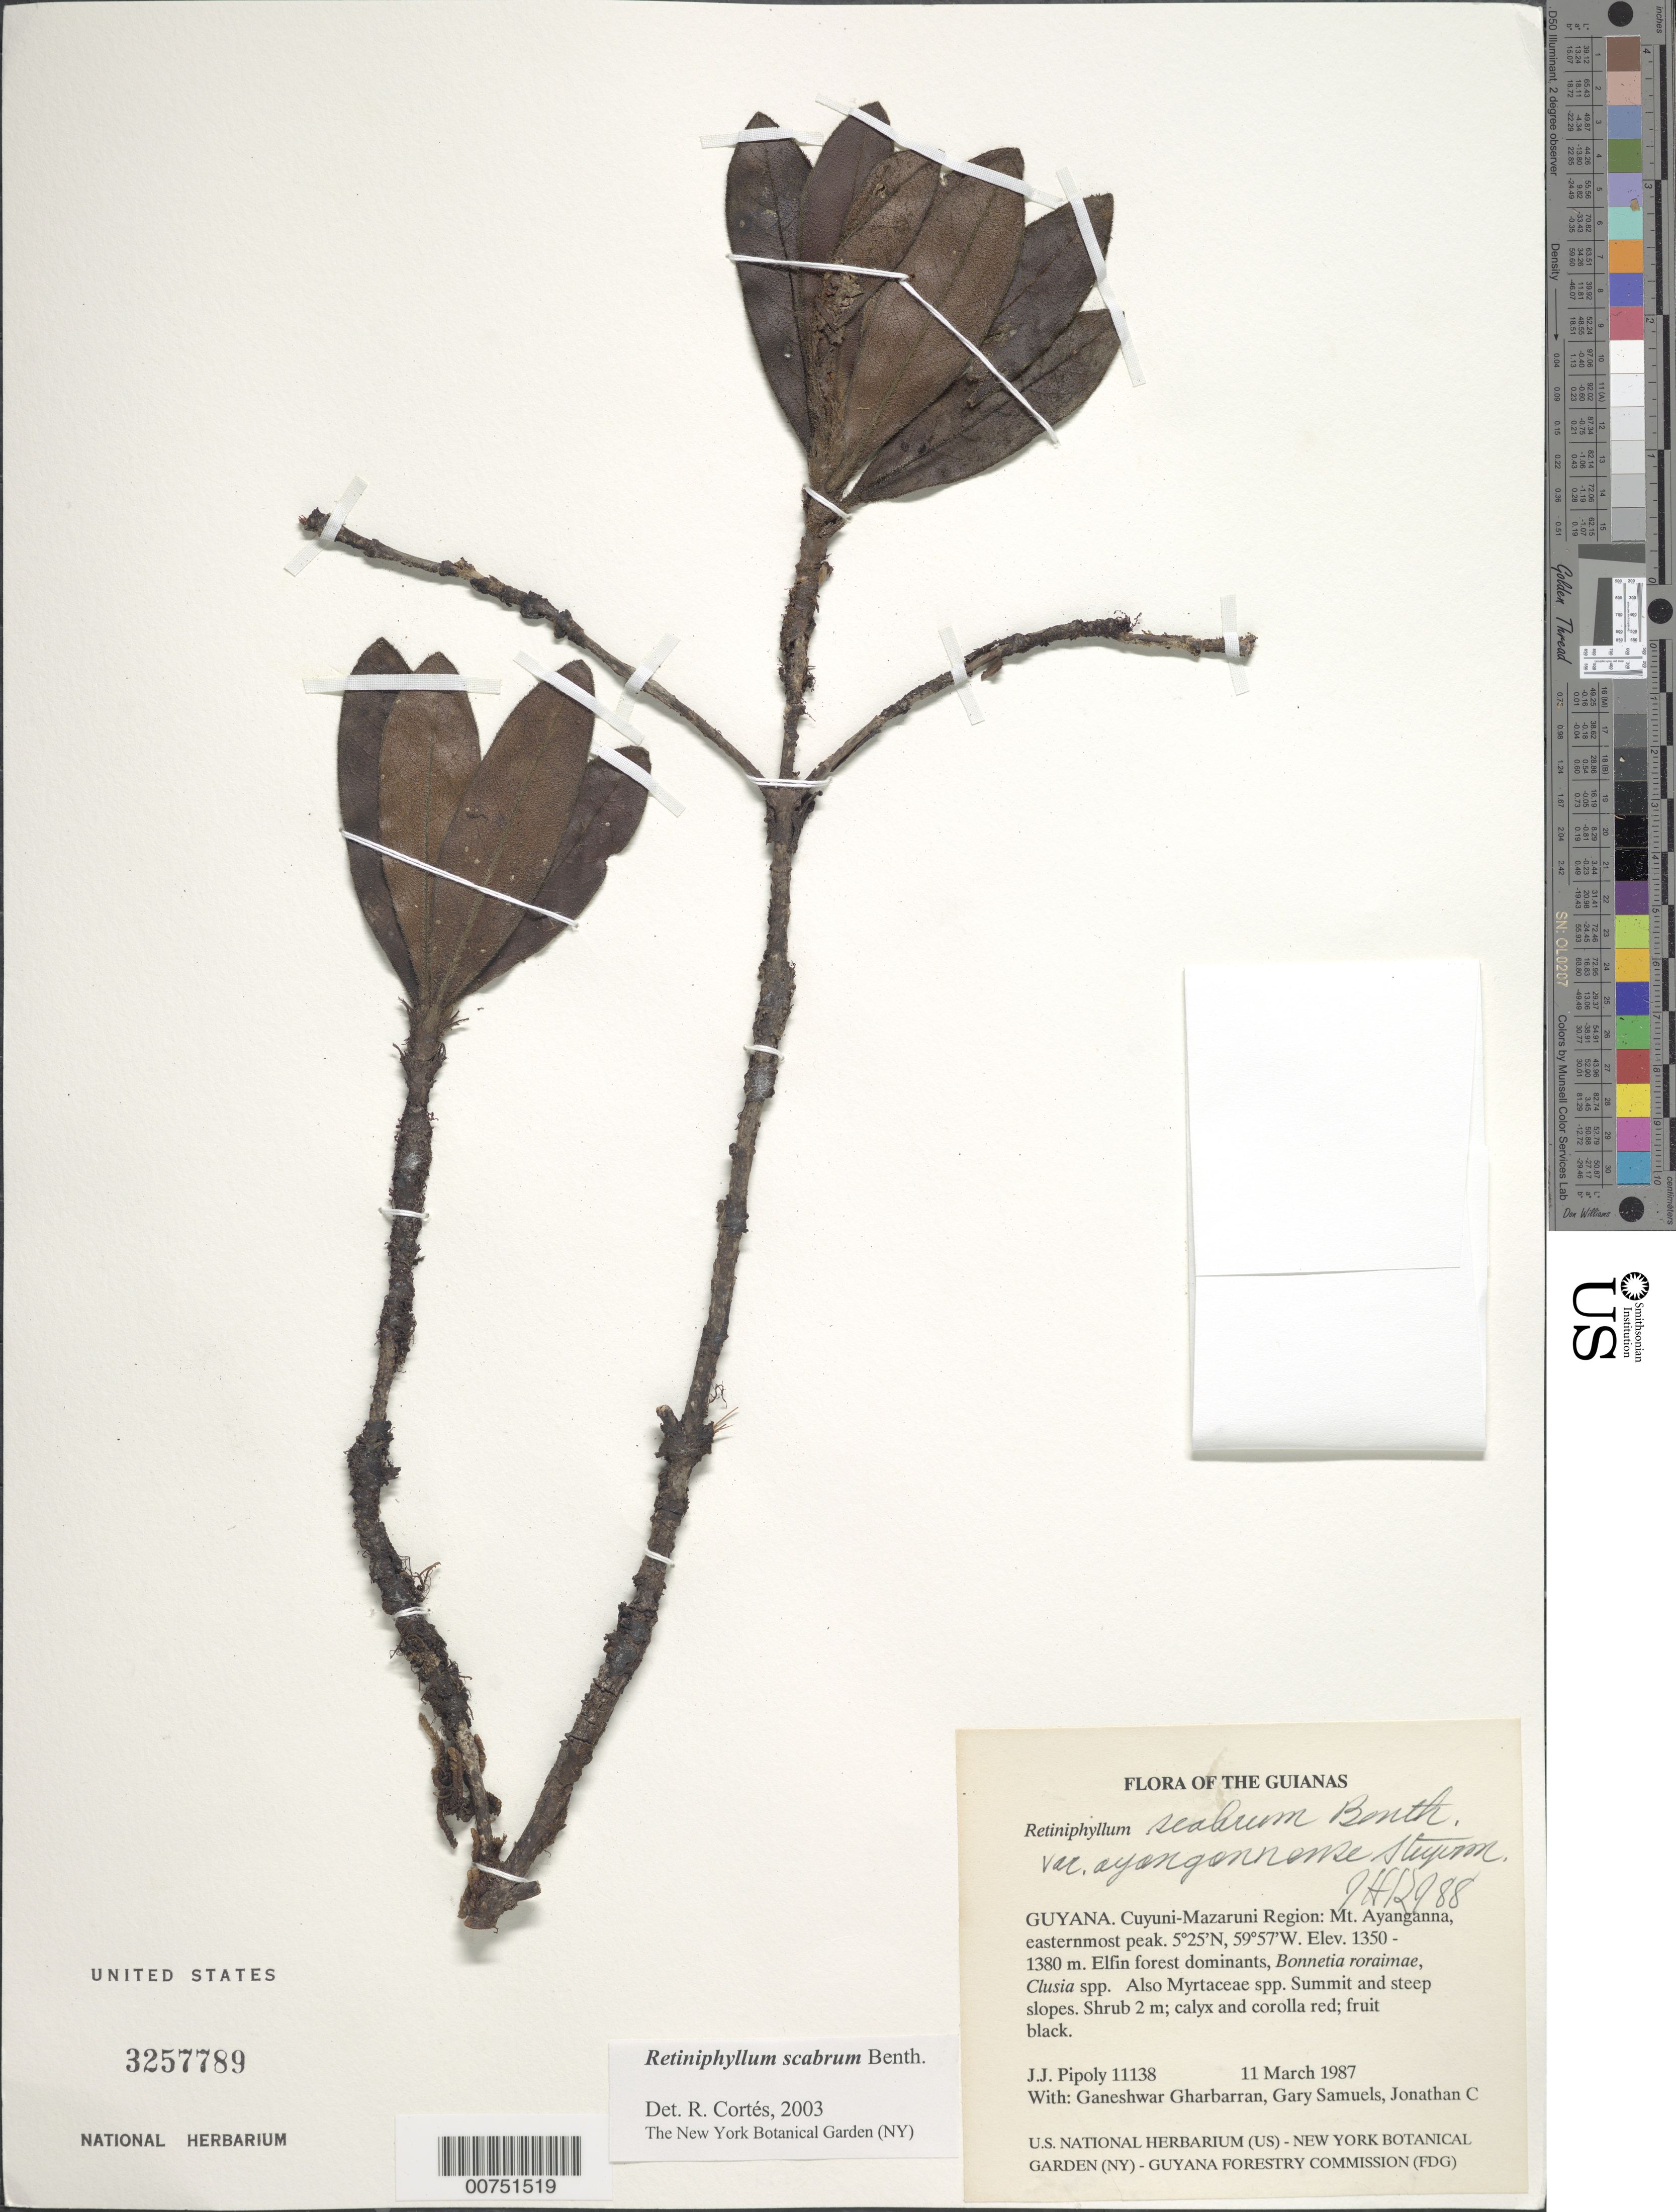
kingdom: Plantae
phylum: Tracheophyta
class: Magnoliopsida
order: Gentianales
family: Rubiaceae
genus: Retiniphyllum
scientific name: Retiniphyllum scabrum var. ayangannense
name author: Steyerm.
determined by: Cortes R., G.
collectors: J. J. Pipoly, G. Gharbarran, G. Samuels & J. Chin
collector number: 11138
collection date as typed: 11 March 1987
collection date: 1987-03-11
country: Guyana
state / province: Cuyuni-Mazaruni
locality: Mt. Ayanganna, easternmost peak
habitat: Summit and steep slopes. Elfin forest dominated by Bonnetia roraimae, Clusia spp., various Myrtaceae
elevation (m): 1350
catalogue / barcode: US 3257789